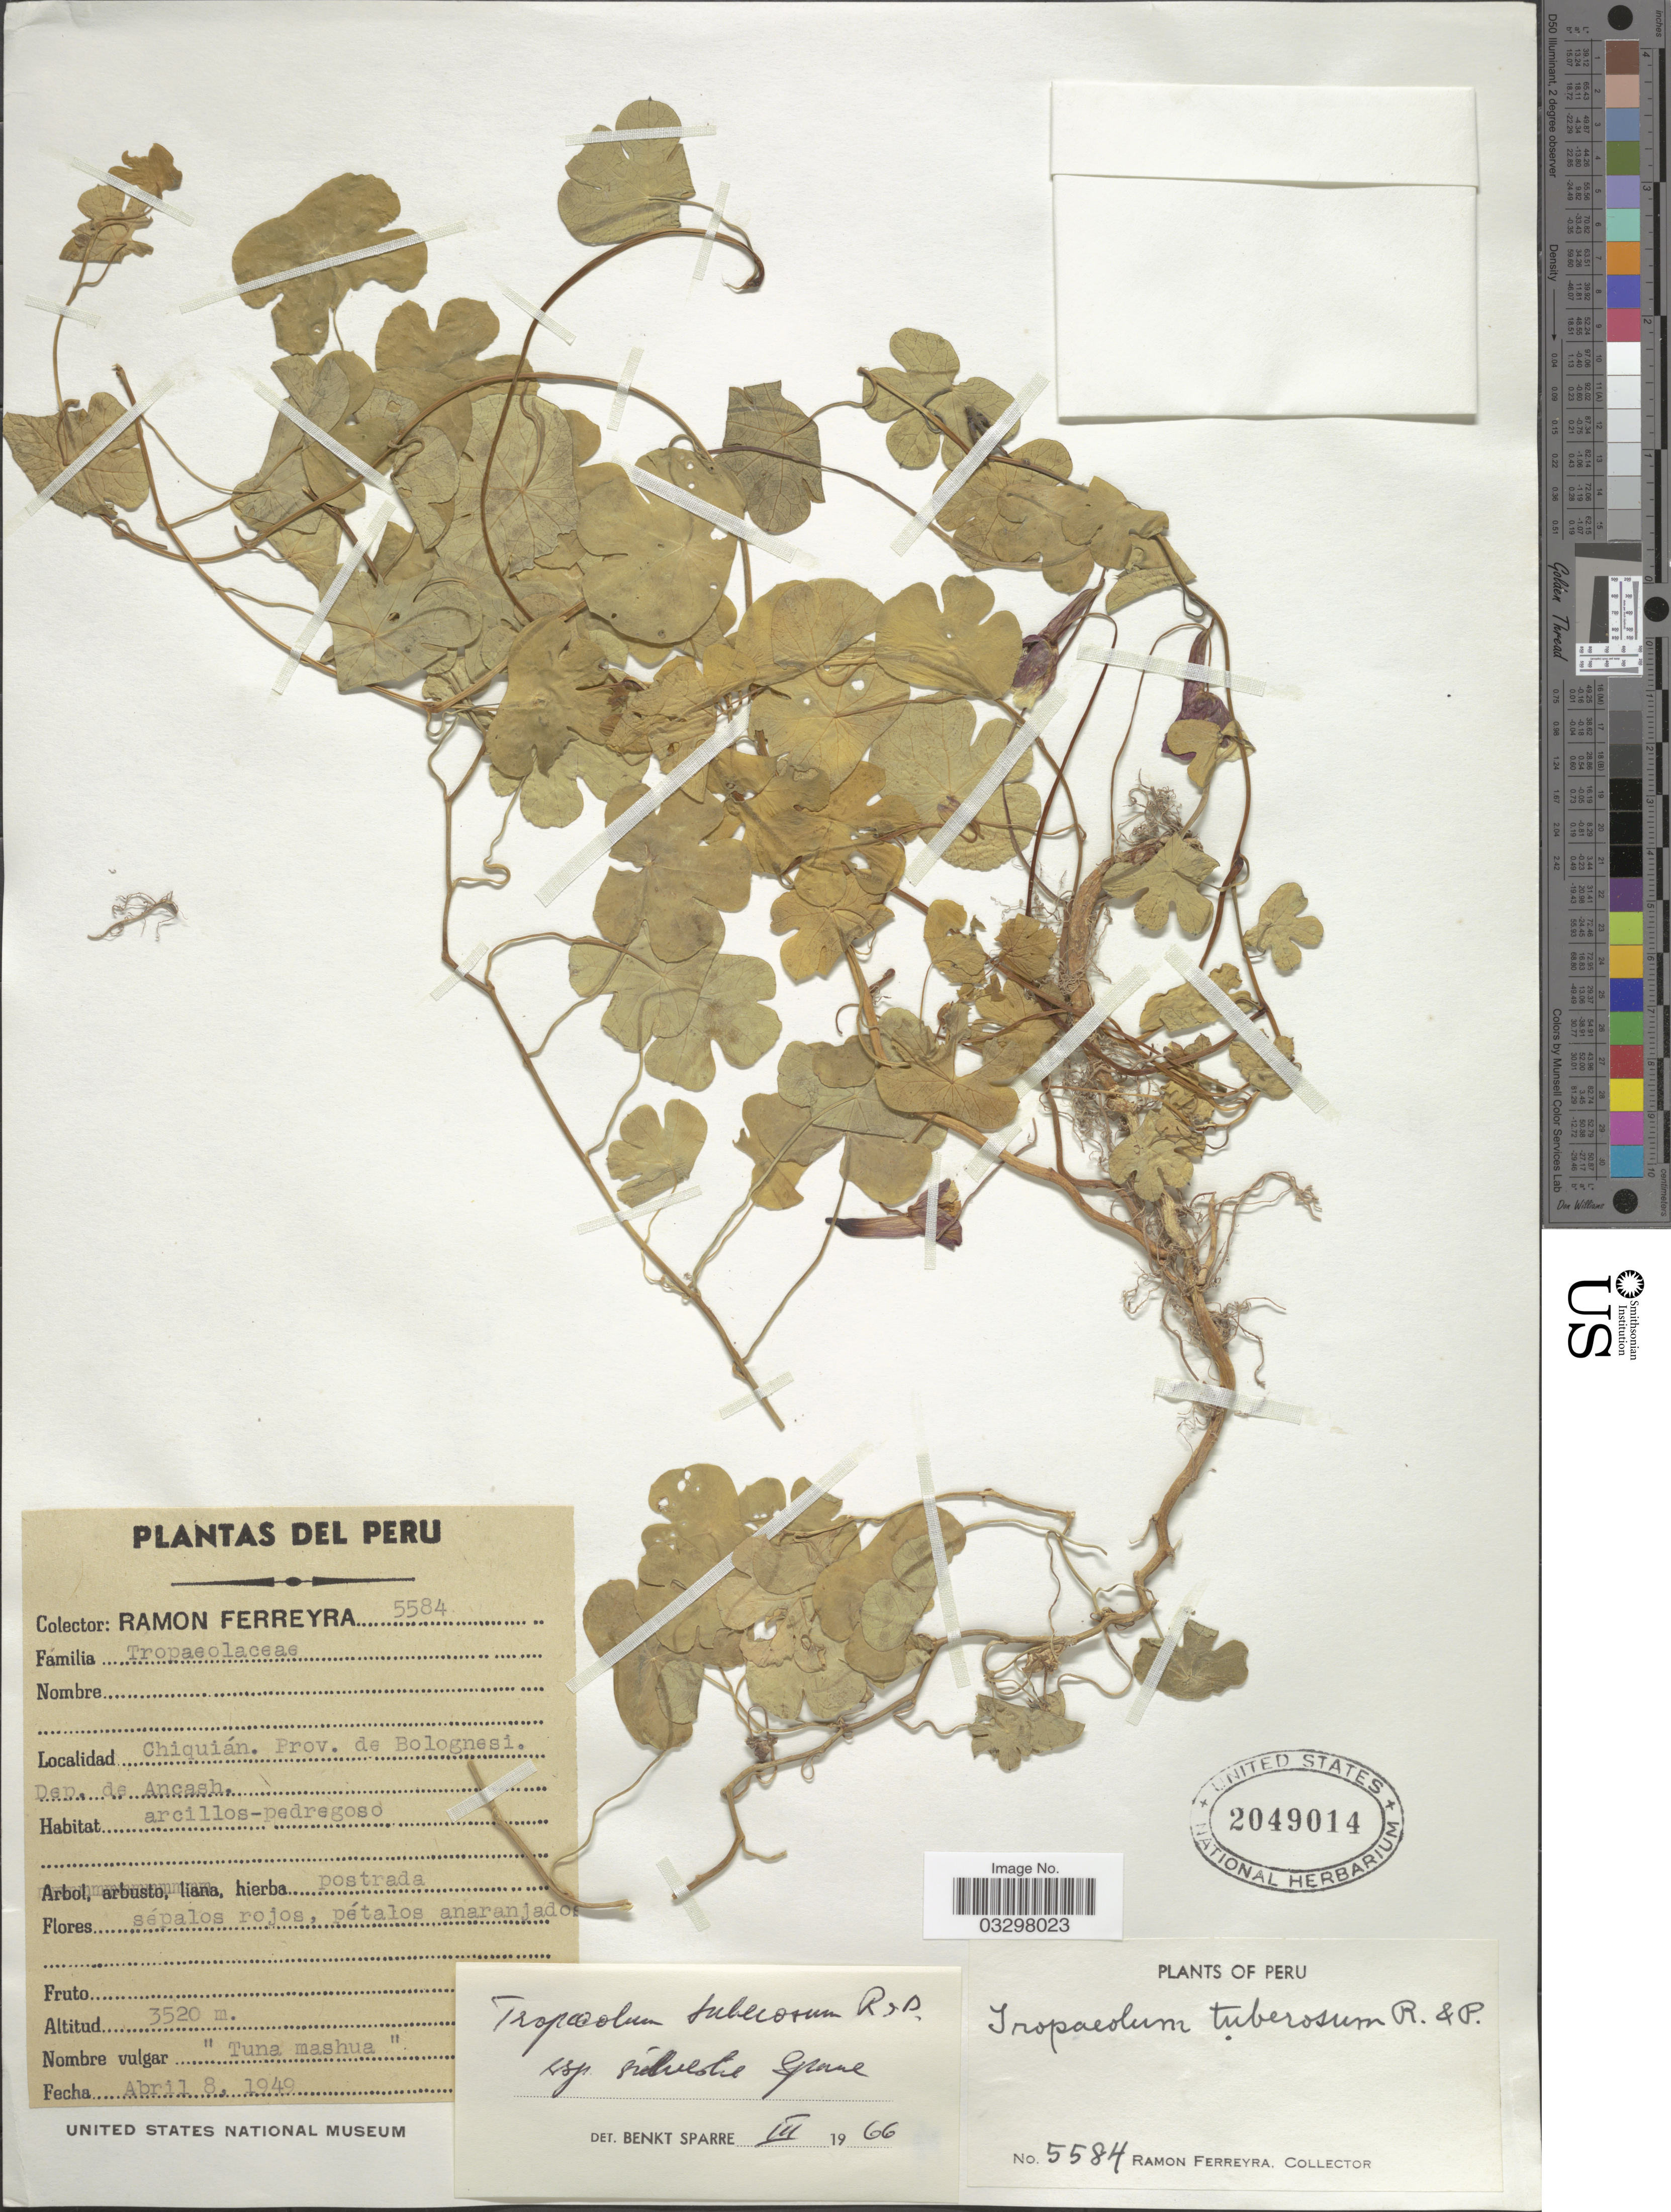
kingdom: Plantae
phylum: Tracheophyta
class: Magnoliopsida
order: Brassicales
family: Tropaeolaceae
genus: Tropaeolum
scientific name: Tropaeolum tuberosum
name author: Ruiz & Pav.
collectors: R. A. Ferreyra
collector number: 5584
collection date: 1949-04-08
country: Peru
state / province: Ancash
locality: Chiquián. Prov. de Bolognesi. Dep. de Ancash.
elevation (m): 3520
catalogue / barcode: US 2049014